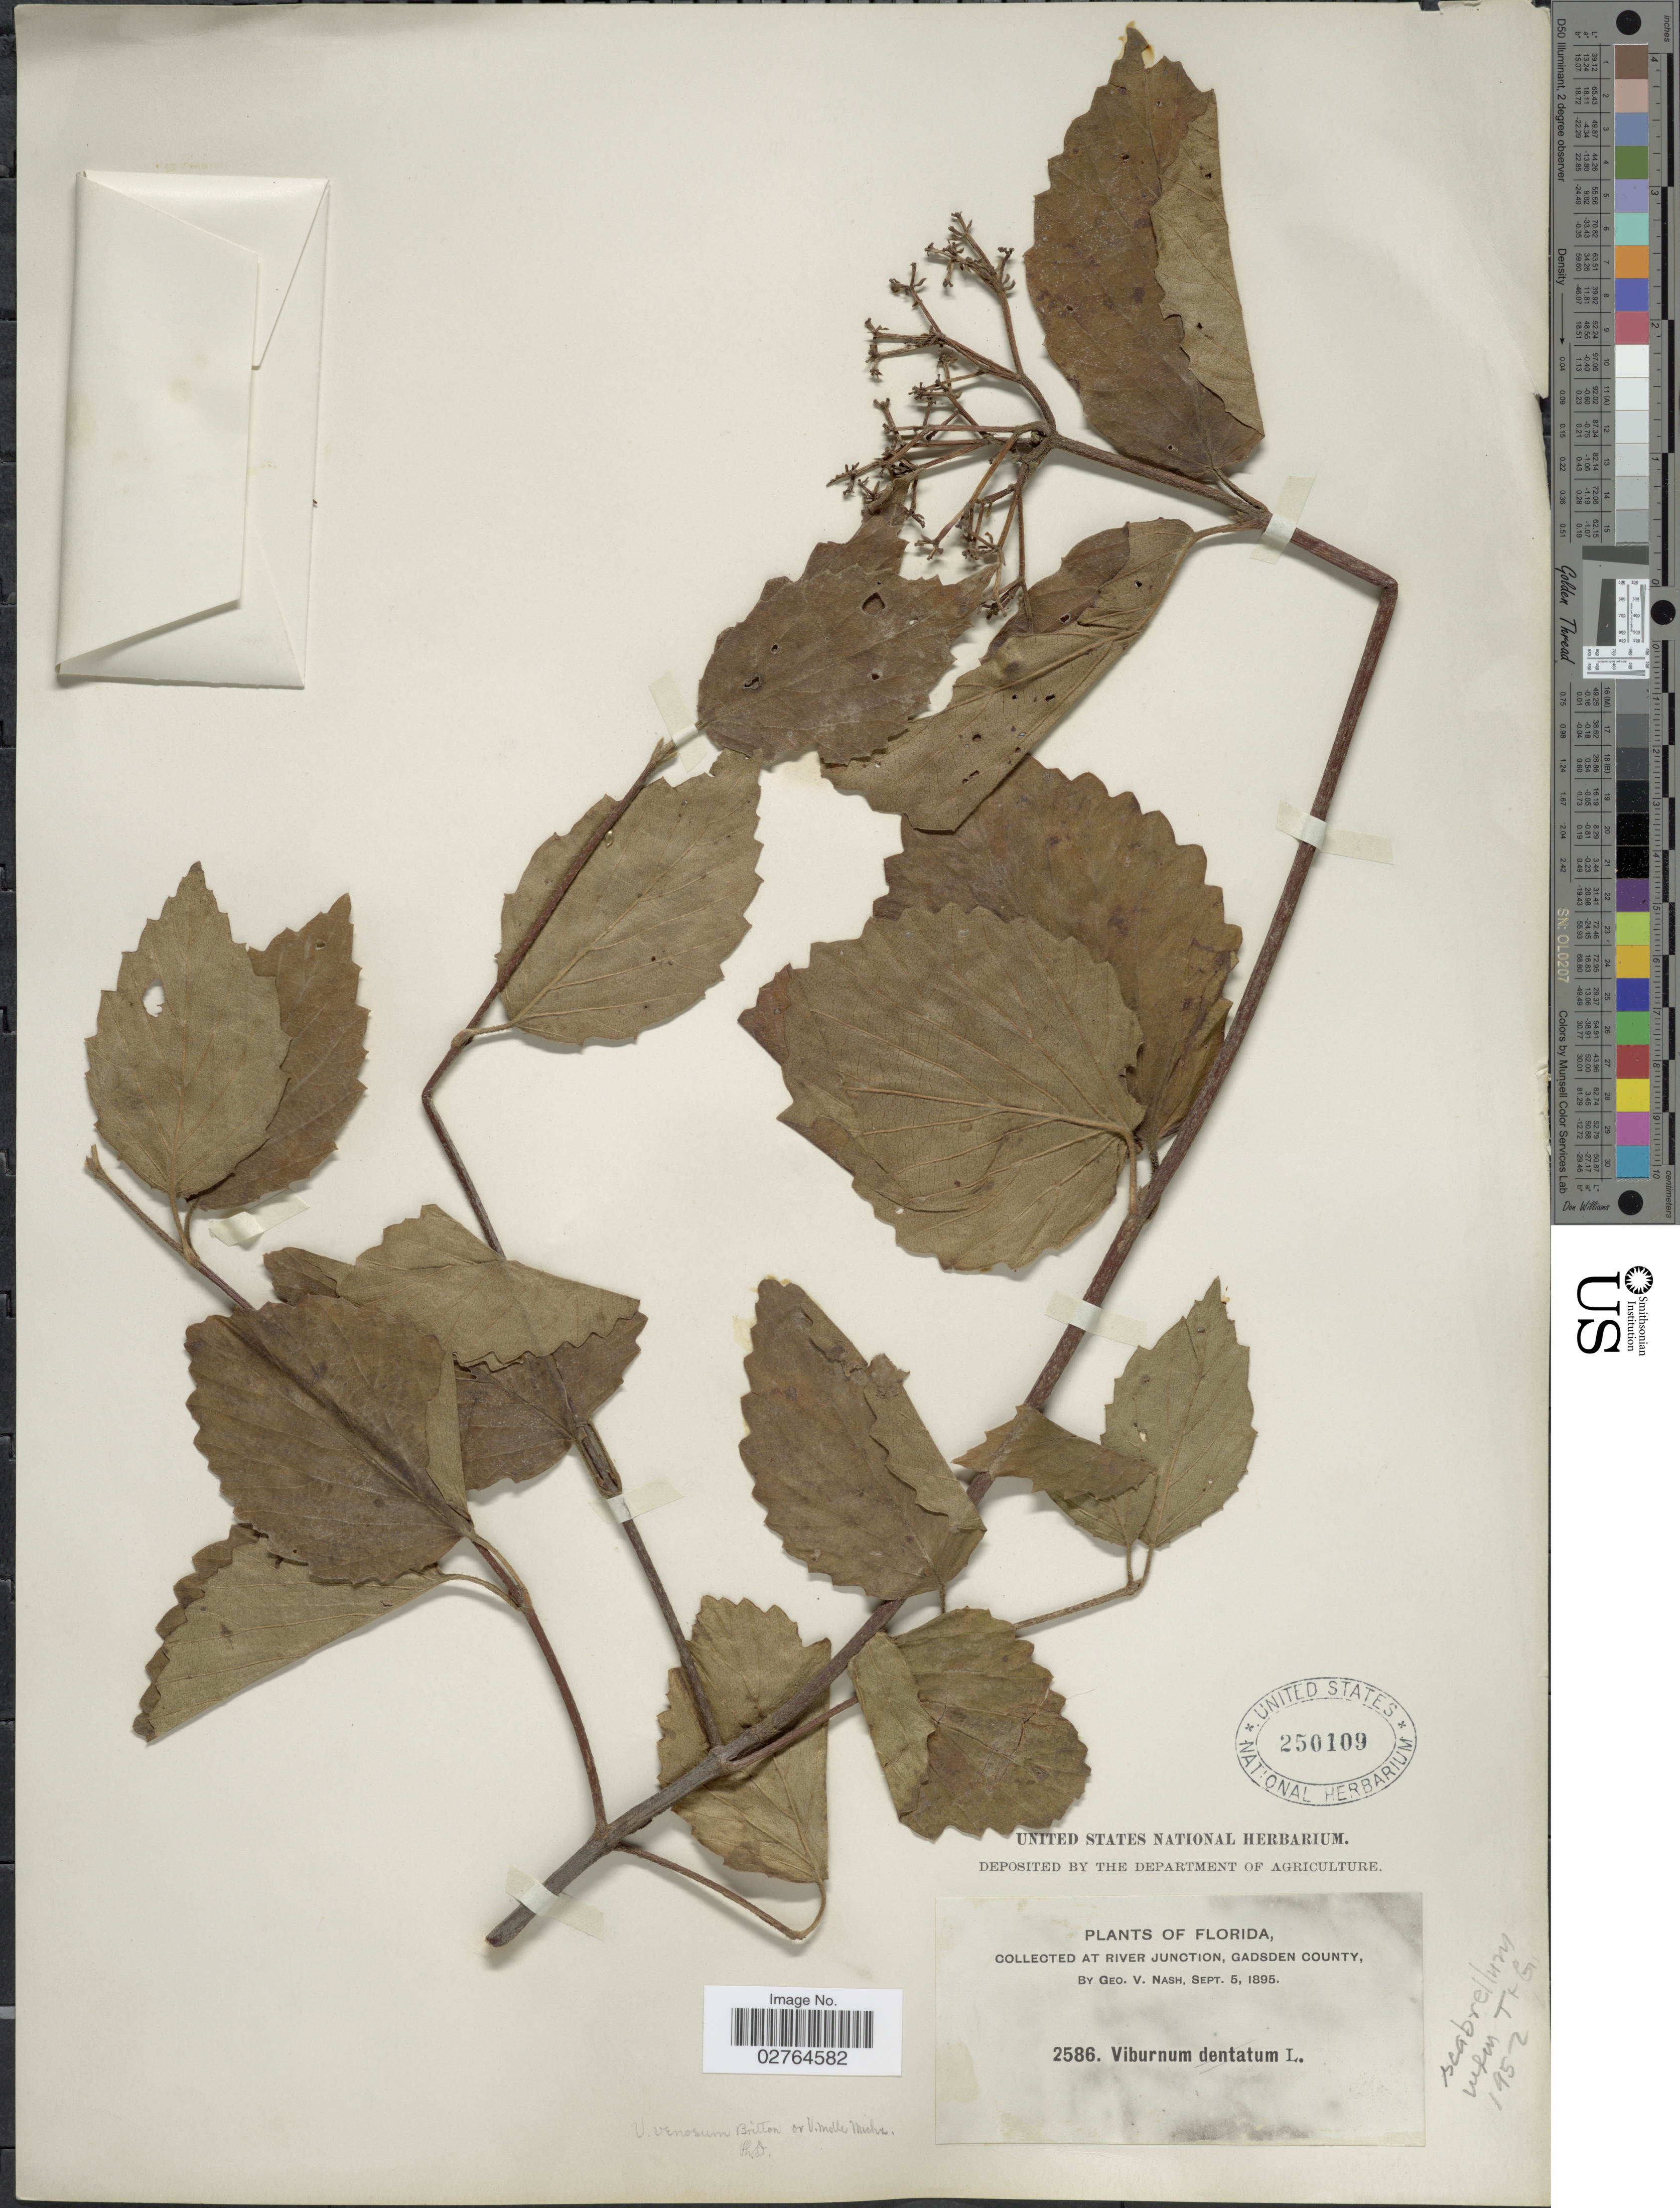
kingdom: Plantae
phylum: Tracheophyta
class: Magnoliopsida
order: Dipsacales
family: Viburnaceae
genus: Viburnum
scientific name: Viburnum semitomentosum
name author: (Michx.) Rehder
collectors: G. V. Nash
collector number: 2586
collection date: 1895-09-05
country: United States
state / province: Florida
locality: At River Junction, Gadsden County.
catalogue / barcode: US 250109